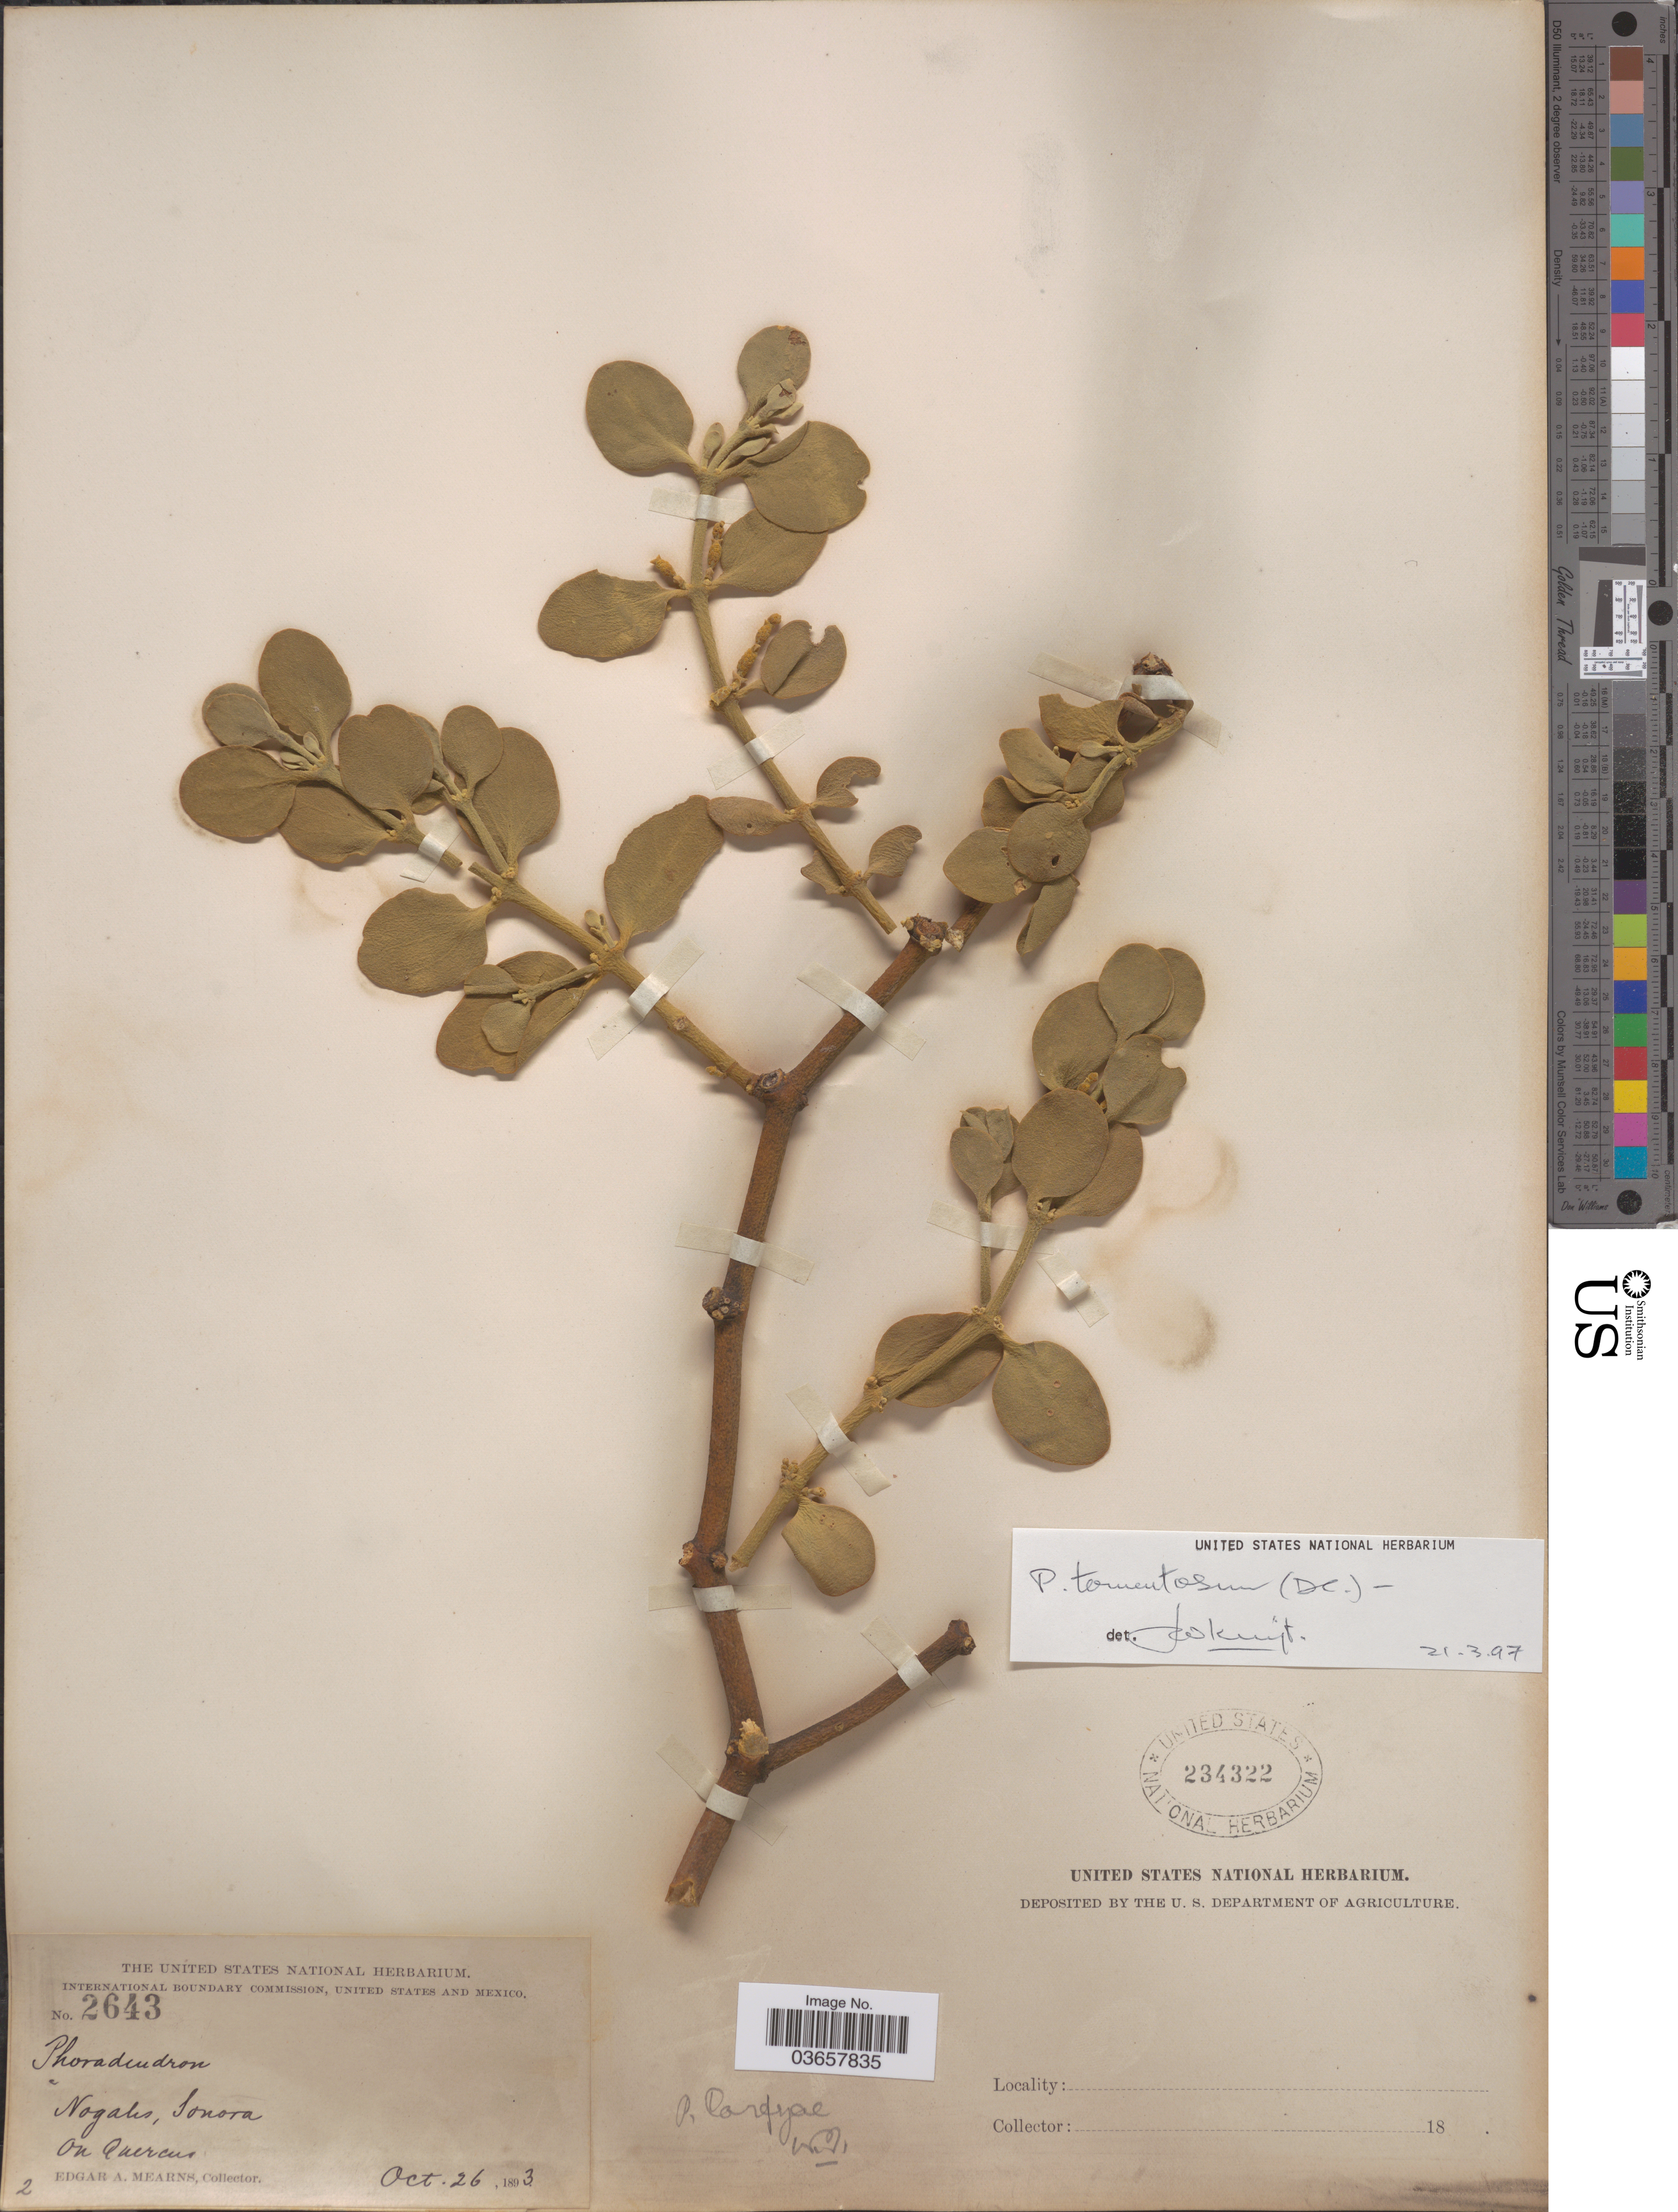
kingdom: Plantae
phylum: Tracheophyta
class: Magnoliopsida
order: Santalales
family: Viscaceae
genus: Phoradendron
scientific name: Phoradendron tomentosum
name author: DC.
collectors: E. A. Mearns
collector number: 2643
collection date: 1893-10-26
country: Mexico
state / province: Sonora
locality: Nogales.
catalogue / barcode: US 234322